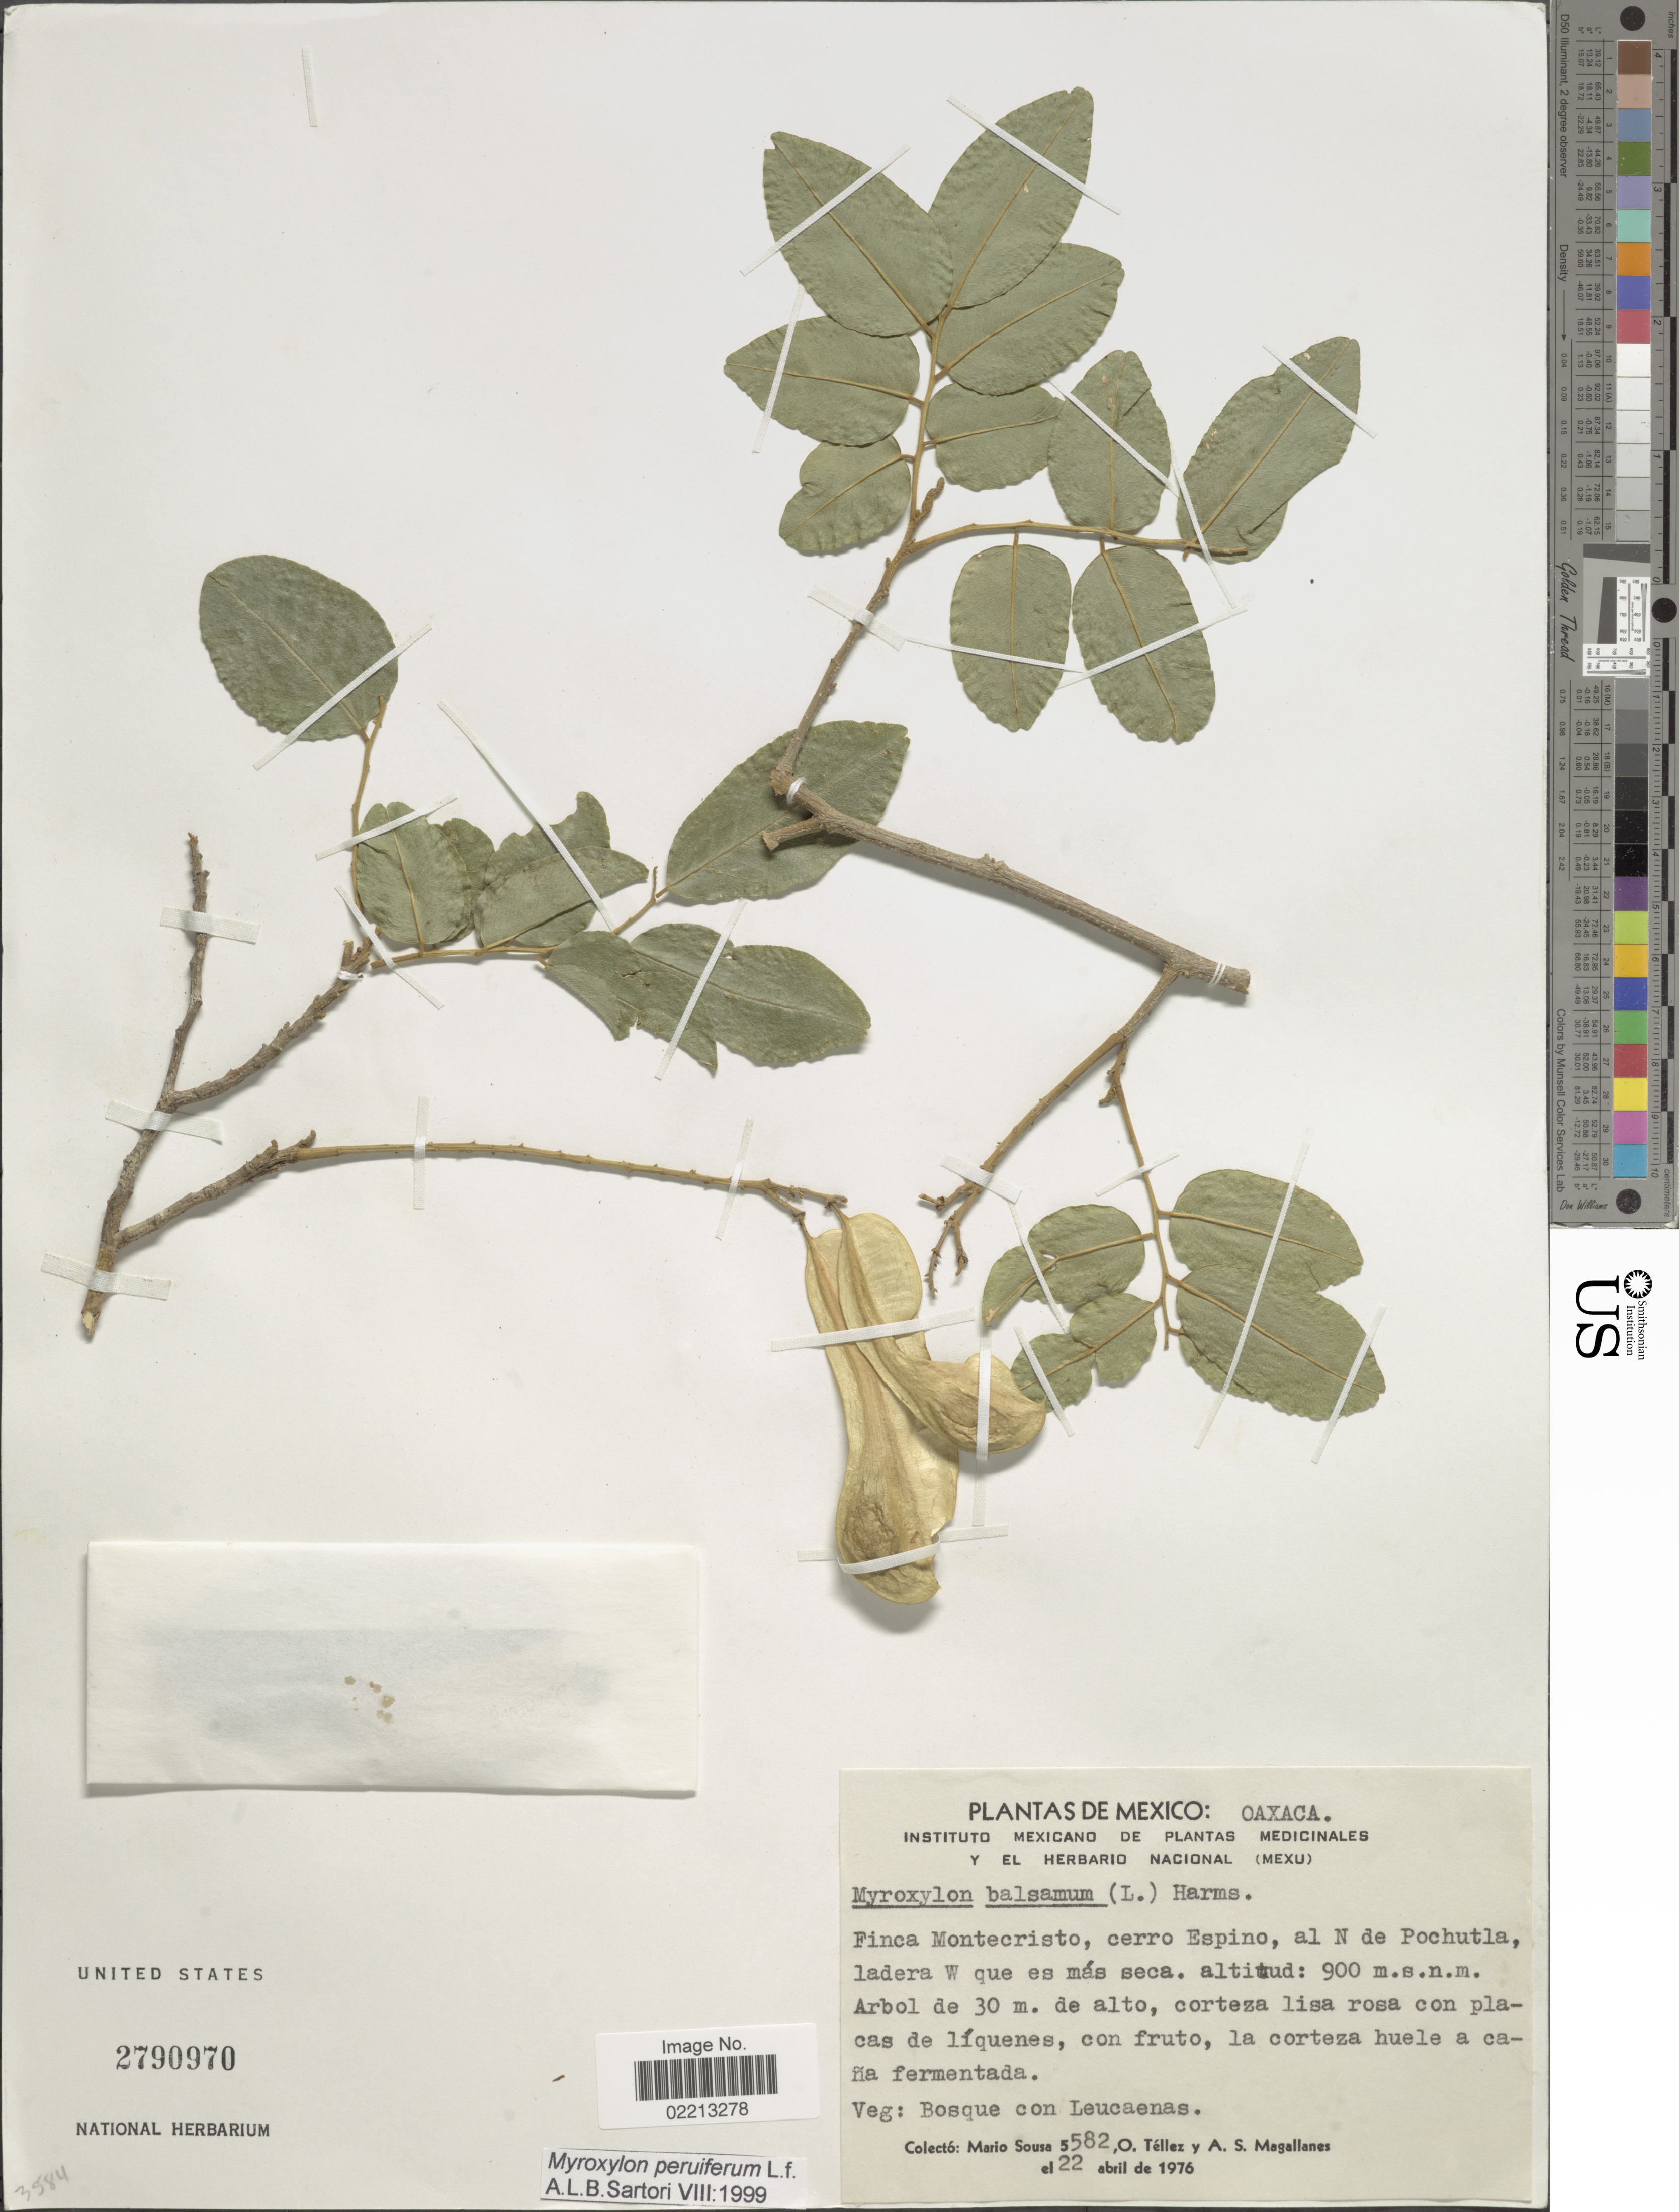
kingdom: Plantae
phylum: Tracheophyta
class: Magnoliopsida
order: Fabales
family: Fabaceae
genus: Myroxylon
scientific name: Myroxylon peruiferum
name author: L. f.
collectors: M. Sousa S., Téllez, O. & Schubert, B.G. & A. Magallanes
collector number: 5582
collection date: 1976-04-22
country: Mexico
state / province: Oaxaca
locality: Finca Montecristo, cerro Espino, al N de Pochutla, ladera W que es mas seca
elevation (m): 900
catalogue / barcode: US 2790970